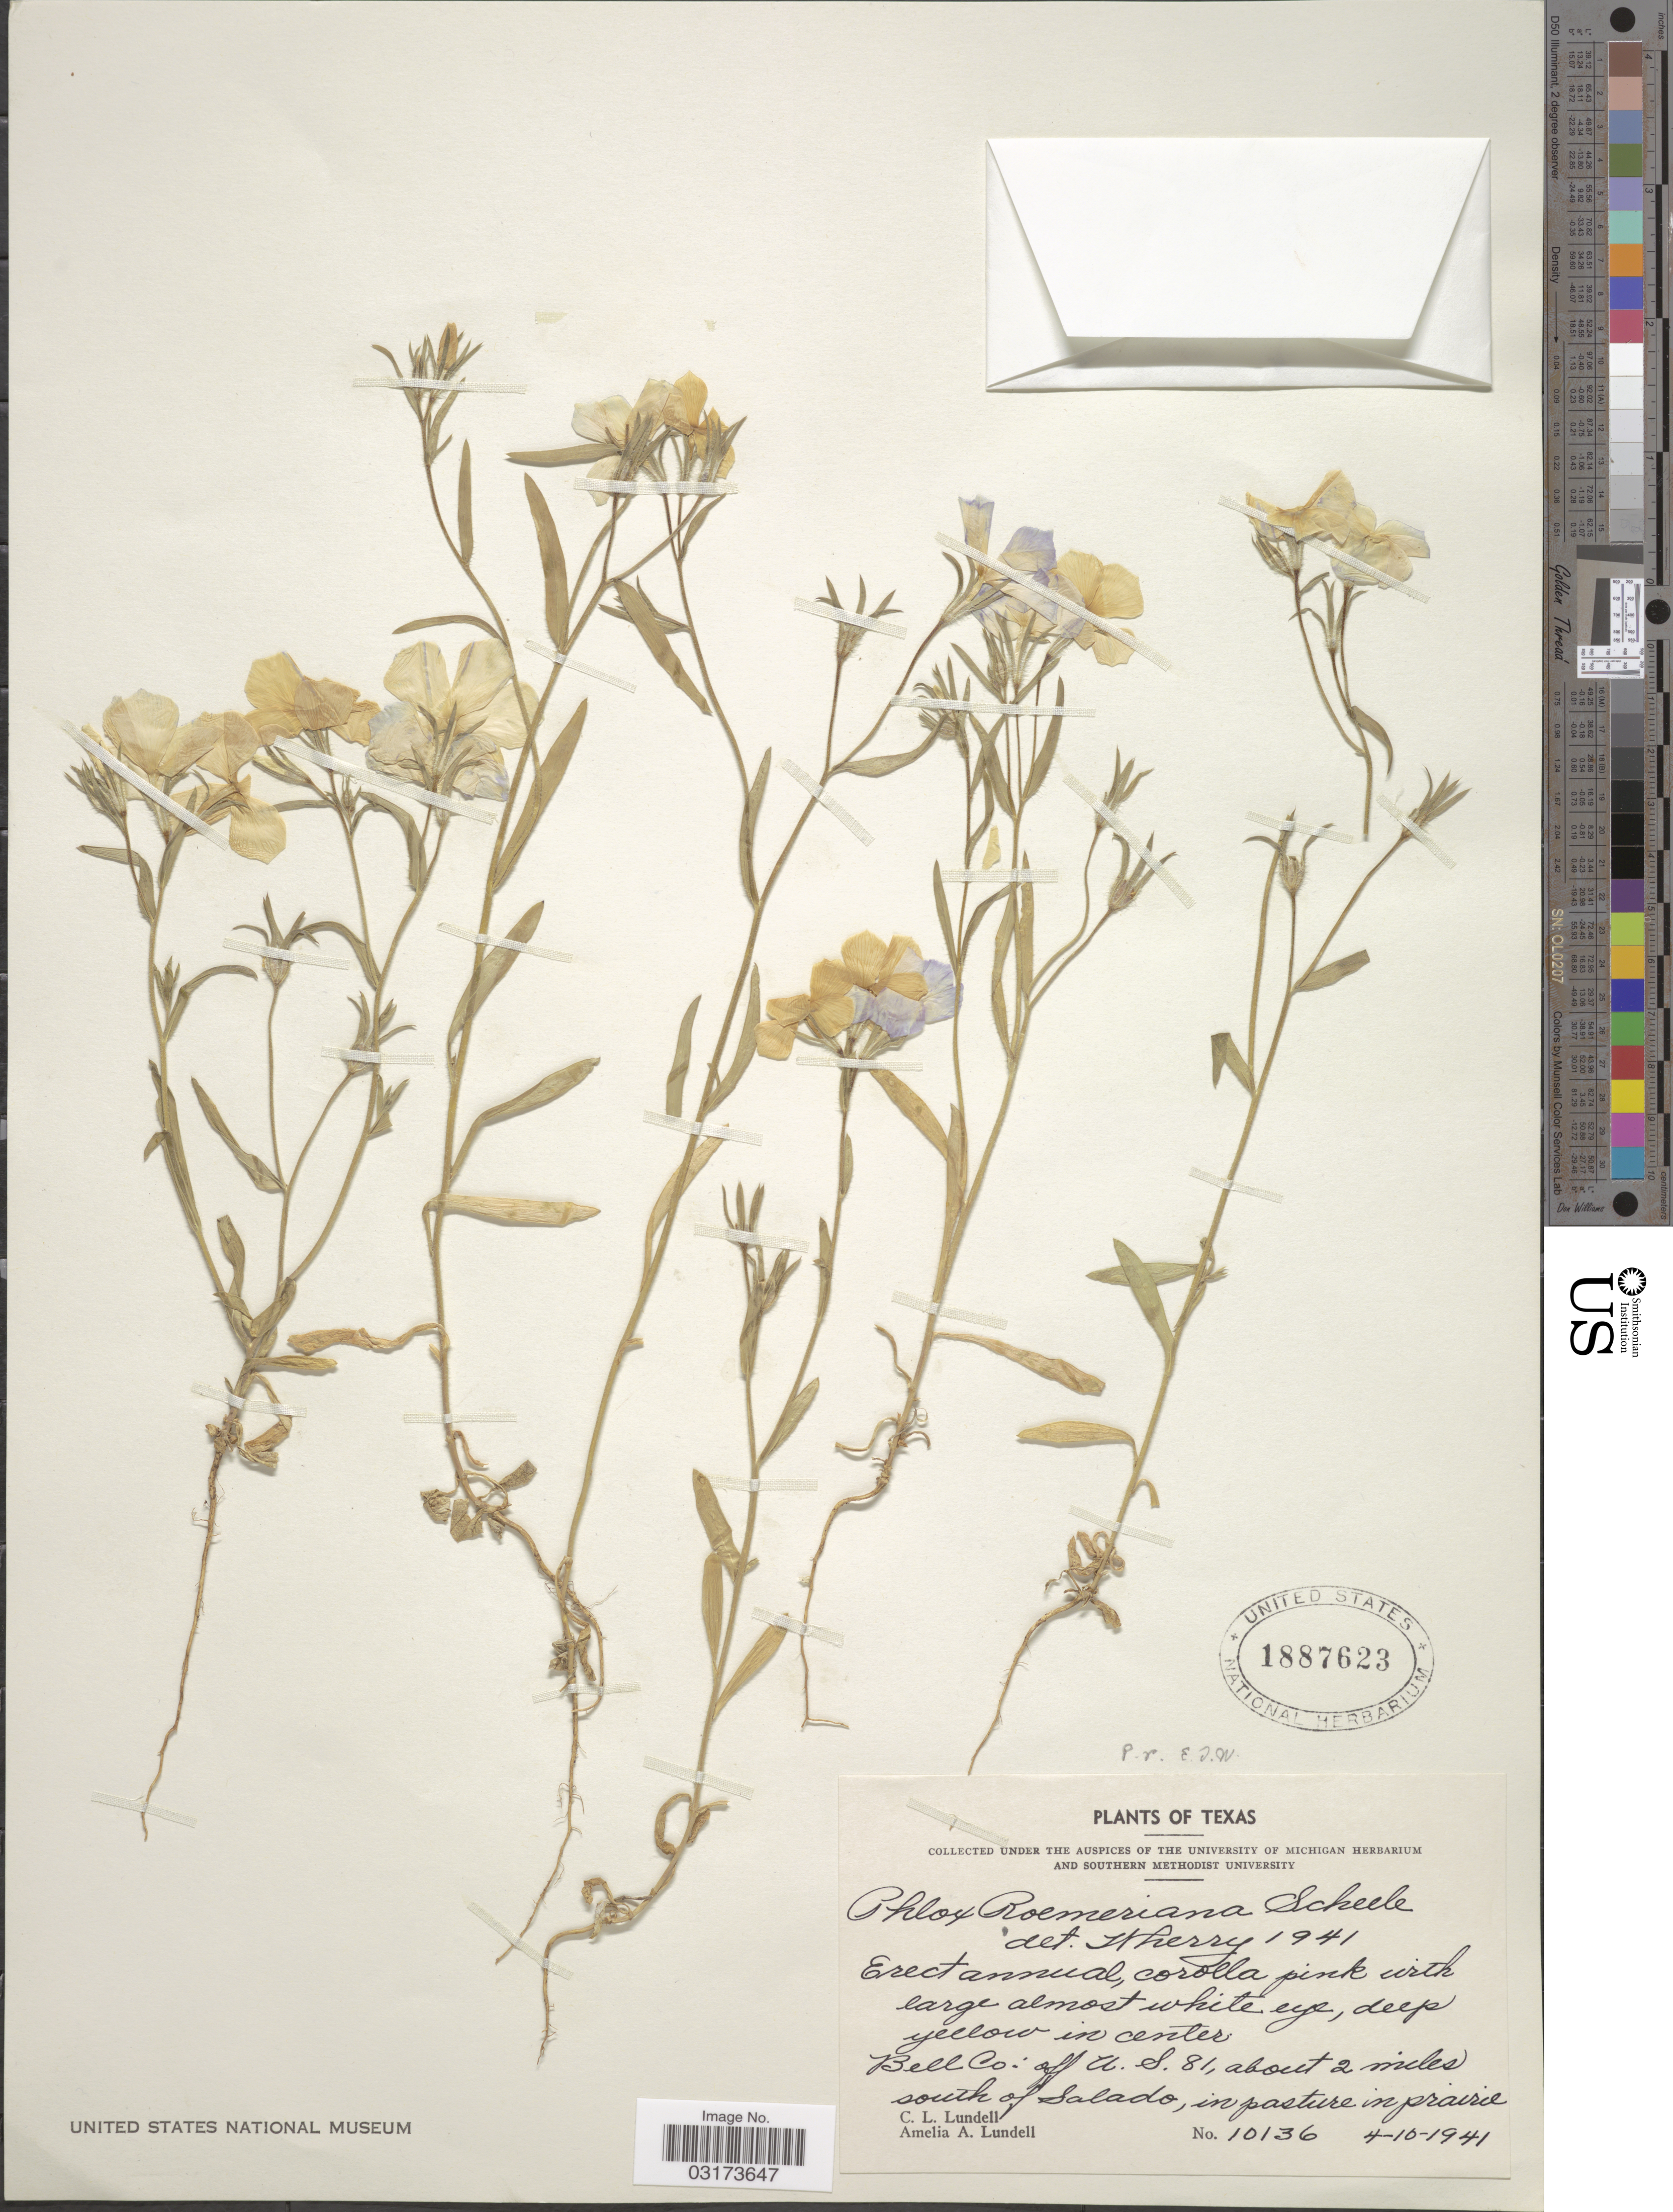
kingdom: Plantae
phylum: Tracheophyta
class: Magnoliopsida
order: Ericales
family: Polemoniaceae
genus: Phlox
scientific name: Phlox roemeriana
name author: Scheele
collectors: C. L. Lundell & A. A. Lundell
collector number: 10136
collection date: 1941-04-10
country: United States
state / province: Texas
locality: Bell Co.: off u.S. 81, about 2 miles south of Salado, in pasture in prairie.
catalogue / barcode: US 1887623